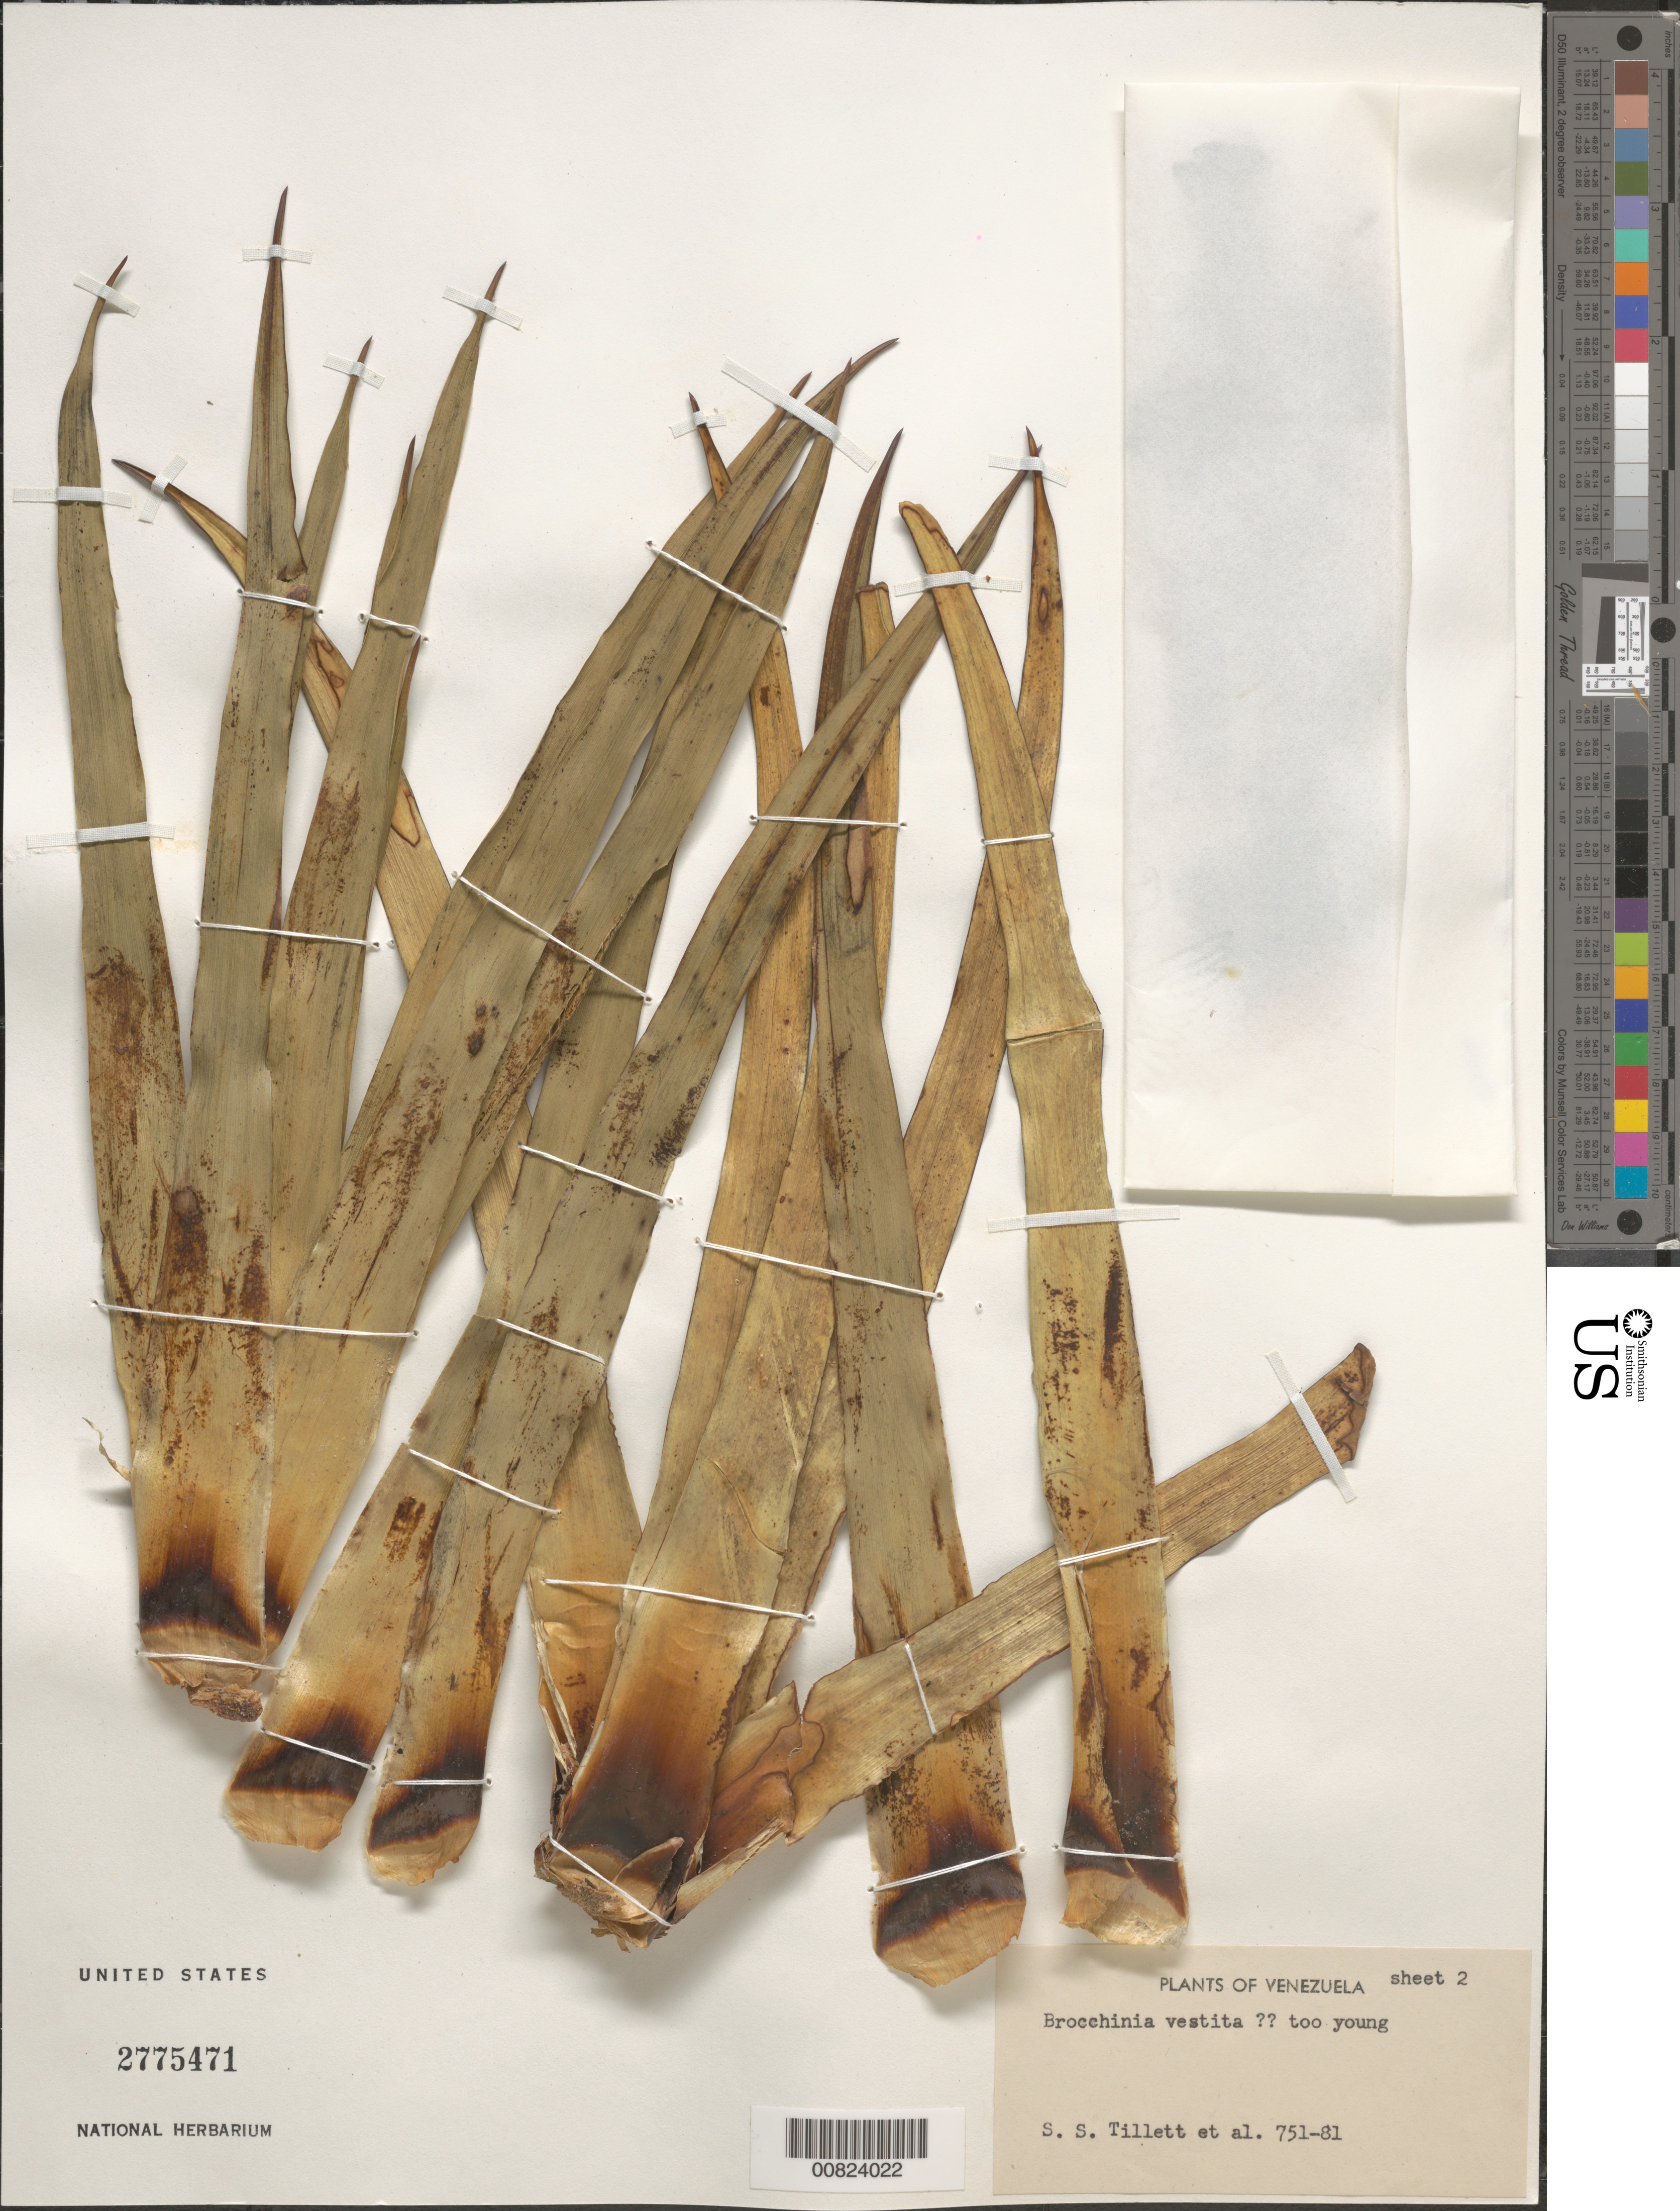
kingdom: Plantae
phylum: Tracheophyta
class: Liliopsida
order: Poales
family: Bromeliaceae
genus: Brocchinia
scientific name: Brocchinia vestita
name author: L.B. Sm.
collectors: S. S. Tillett & et al.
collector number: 751-81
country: Venezuela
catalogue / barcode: US 2775471